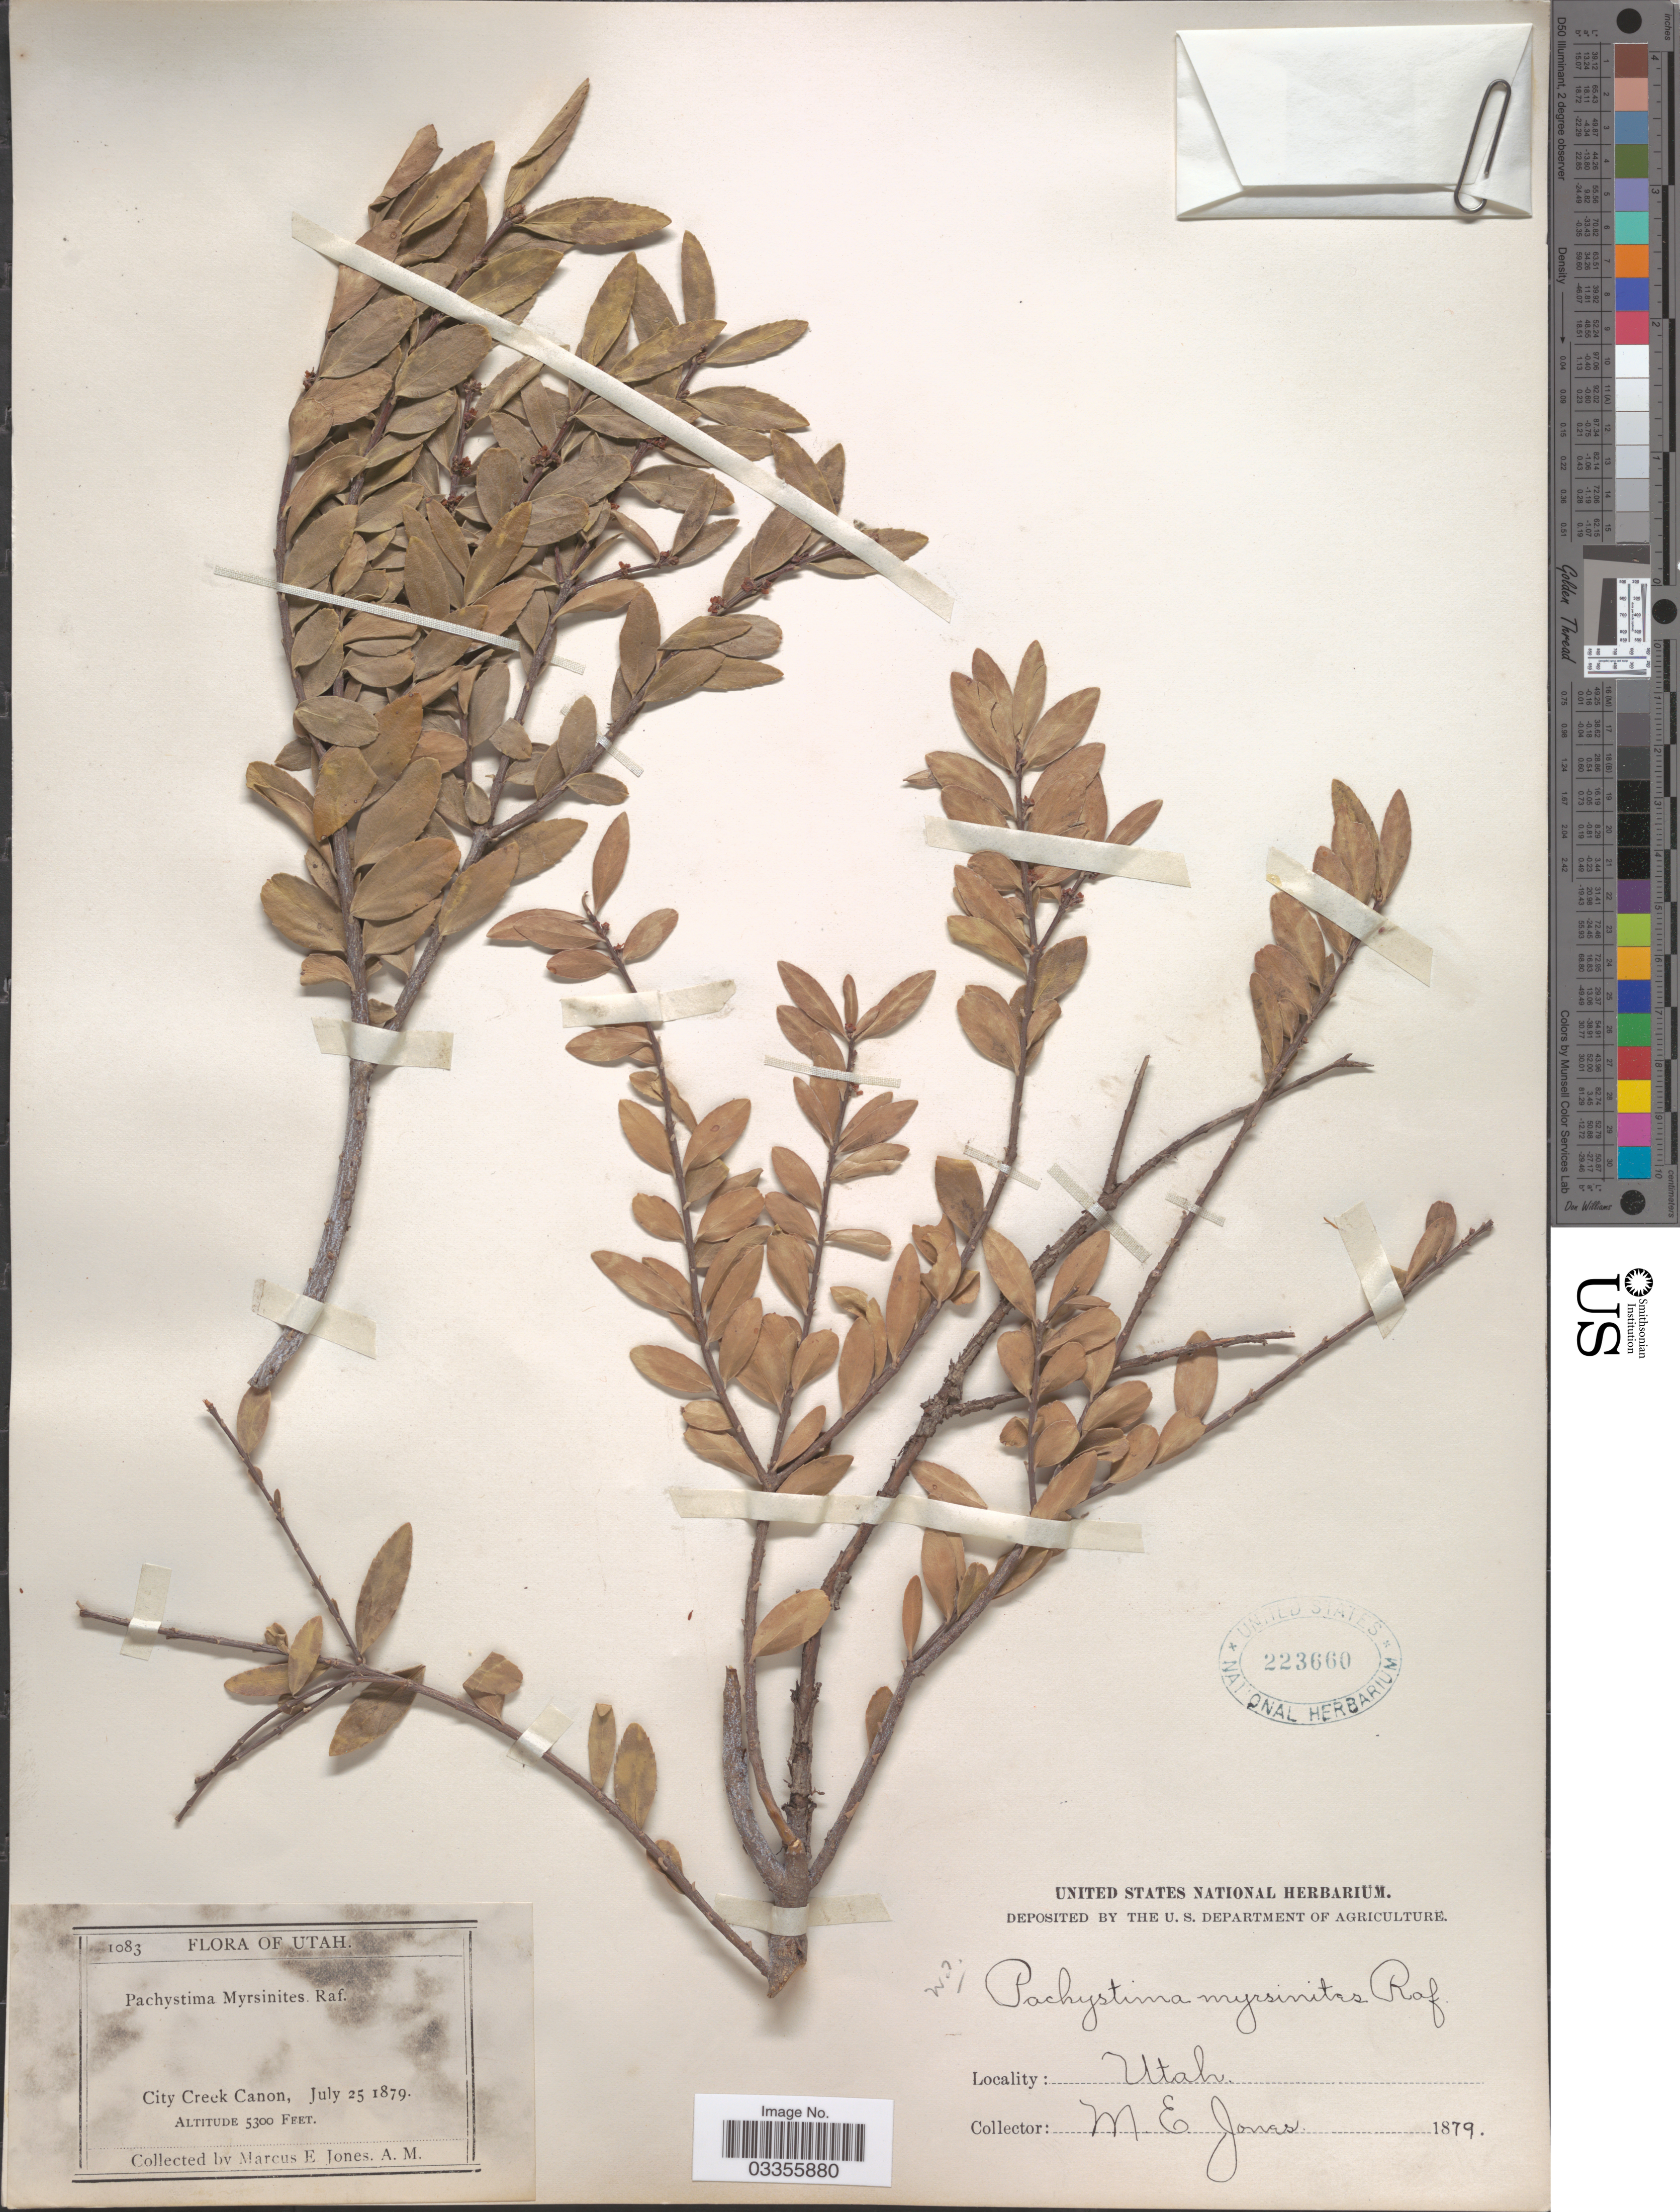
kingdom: Plantae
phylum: Tracheophyta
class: Magnoliopsida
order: Celastrales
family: Celastraceae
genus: Paxistima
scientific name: Paxistima myrsinites subsp. myrsinites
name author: (Pursh) Raf.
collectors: M. E. Jones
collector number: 1083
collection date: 1879-07-25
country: United States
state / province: Utah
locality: City Creek Canon.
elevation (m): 1615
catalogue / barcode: US 223660